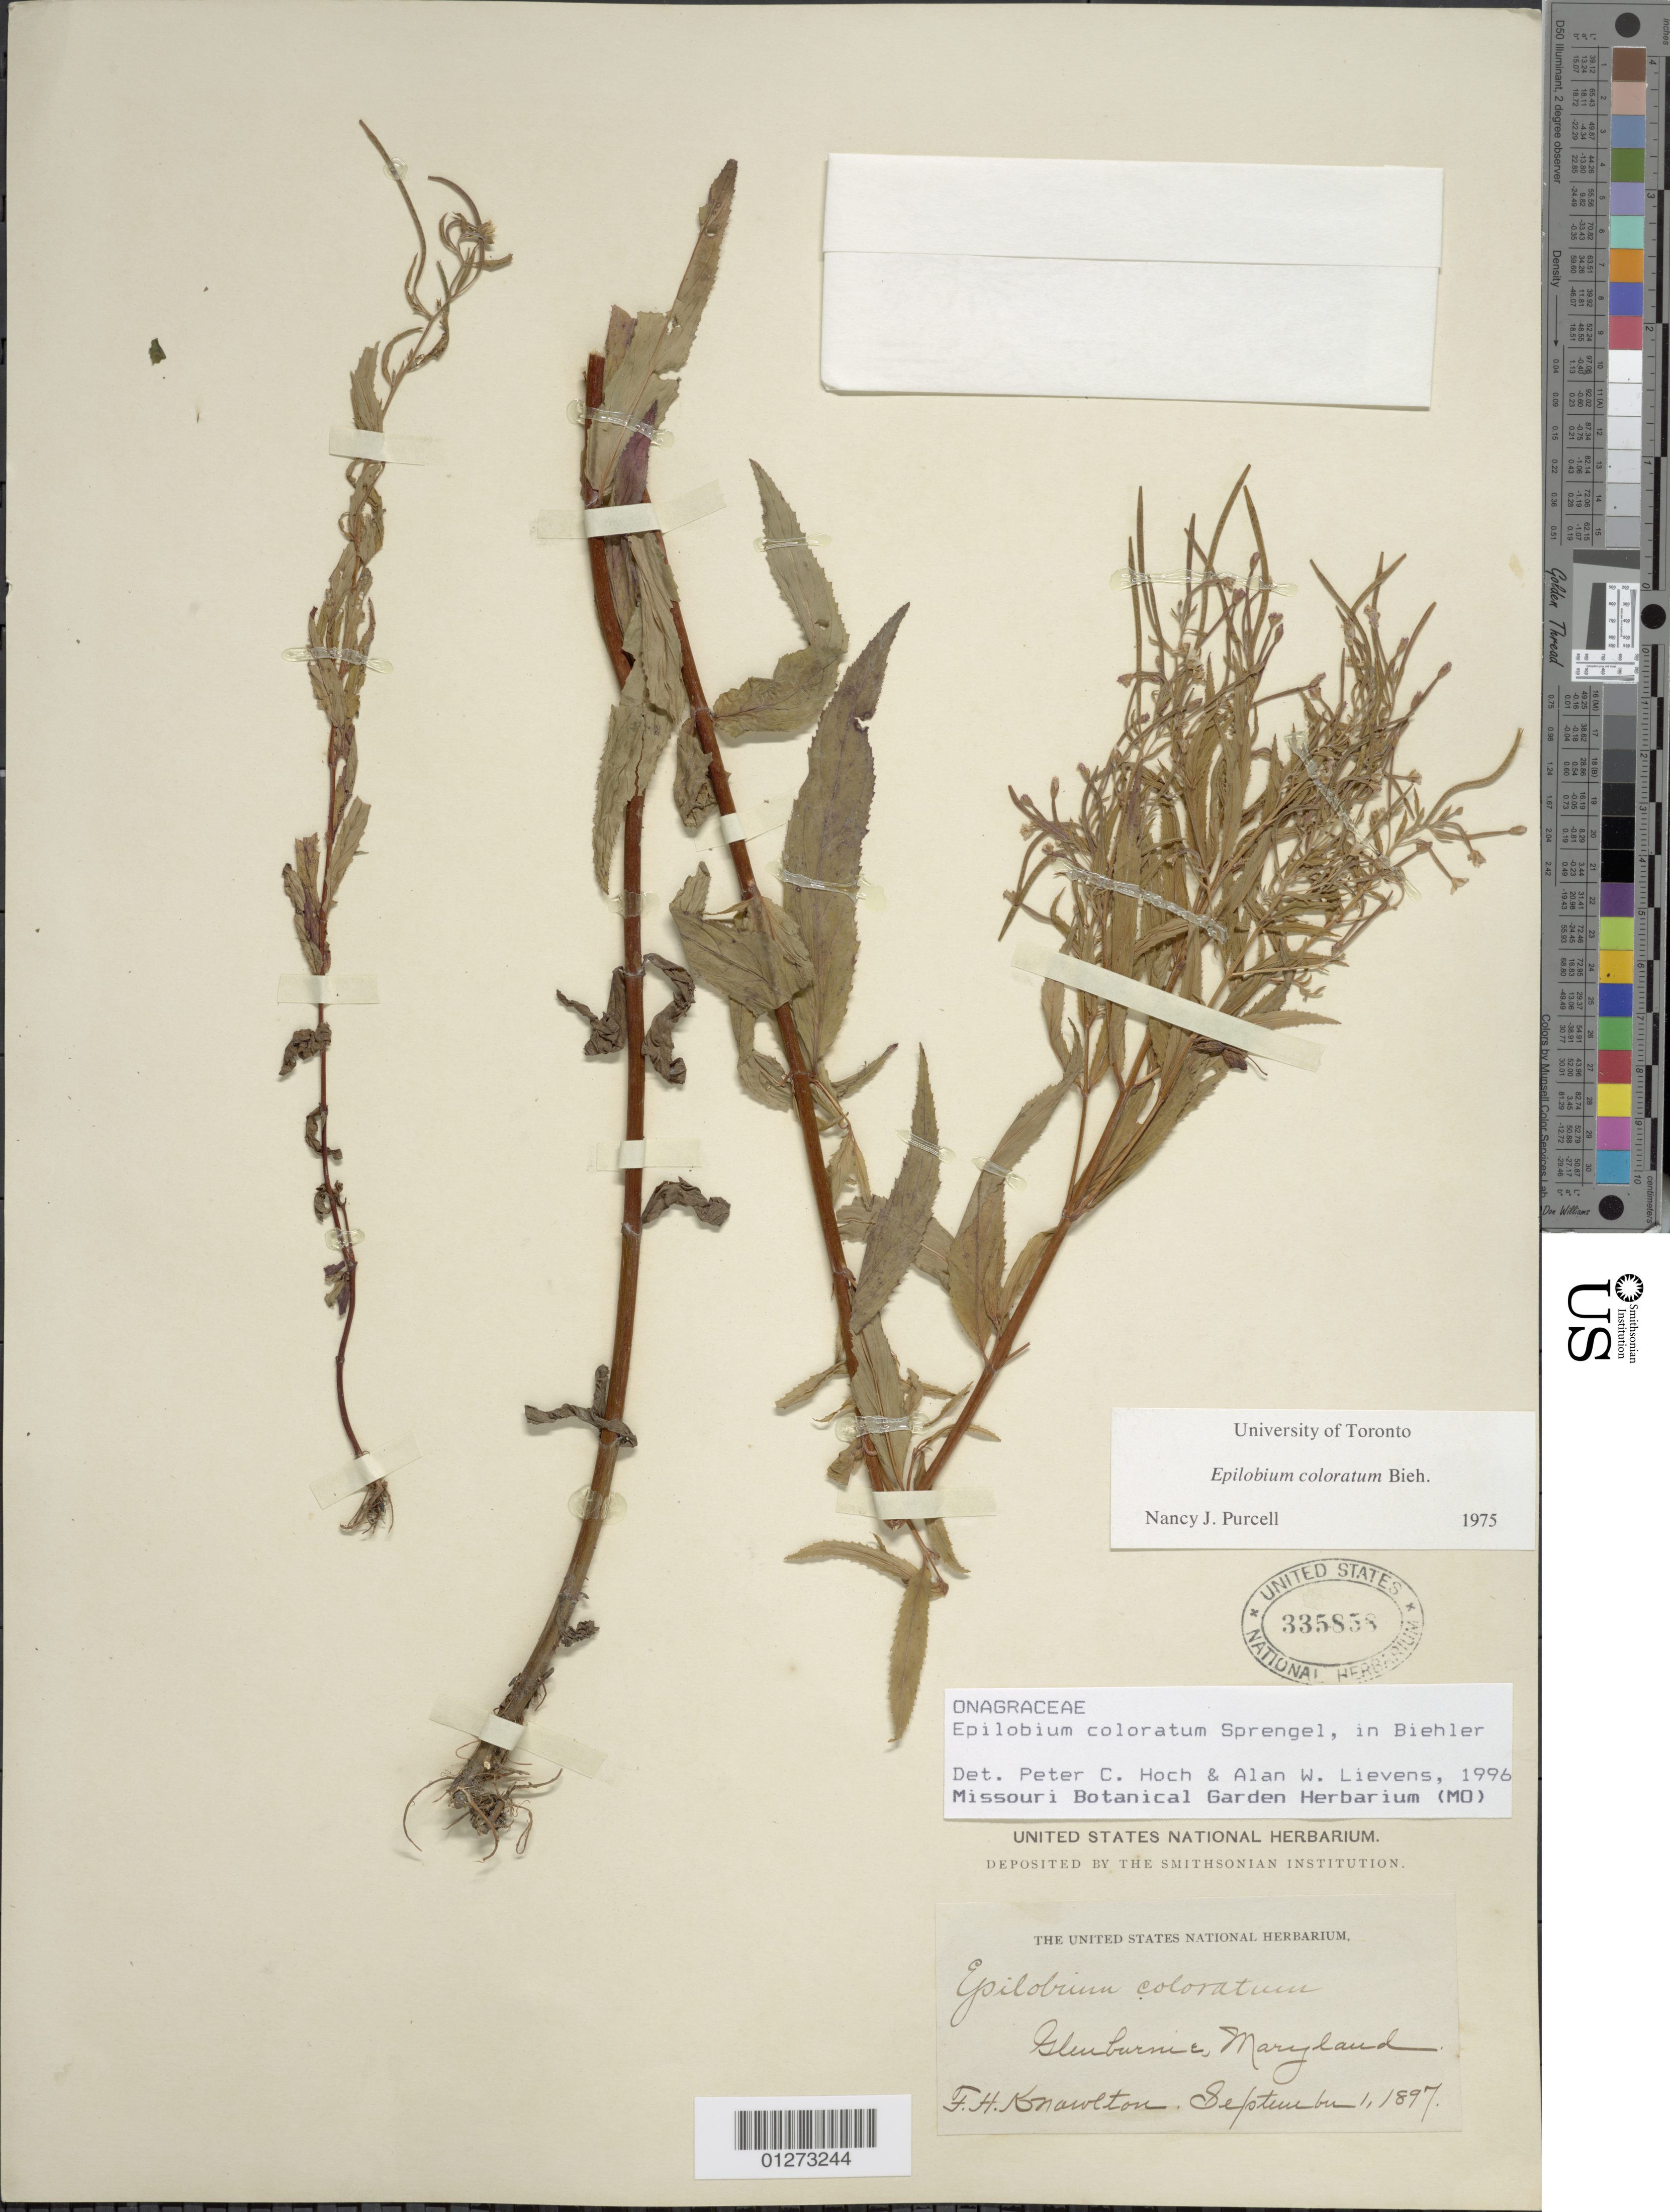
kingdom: Plantae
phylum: Tracheophyta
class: Magnoliopsida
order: Myrtales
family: Onagraceae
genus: Epilobium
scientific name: Epilobium coloratum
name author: Biehler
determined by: Hoch, P. C.; Lievens, A. W.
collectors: F. H. Knowlton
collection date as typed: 01 Sep 1897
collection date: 1897-09-01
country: United States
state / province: Maryland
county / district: Anne Arundel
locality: Glen Burnie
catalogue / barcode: US 335858